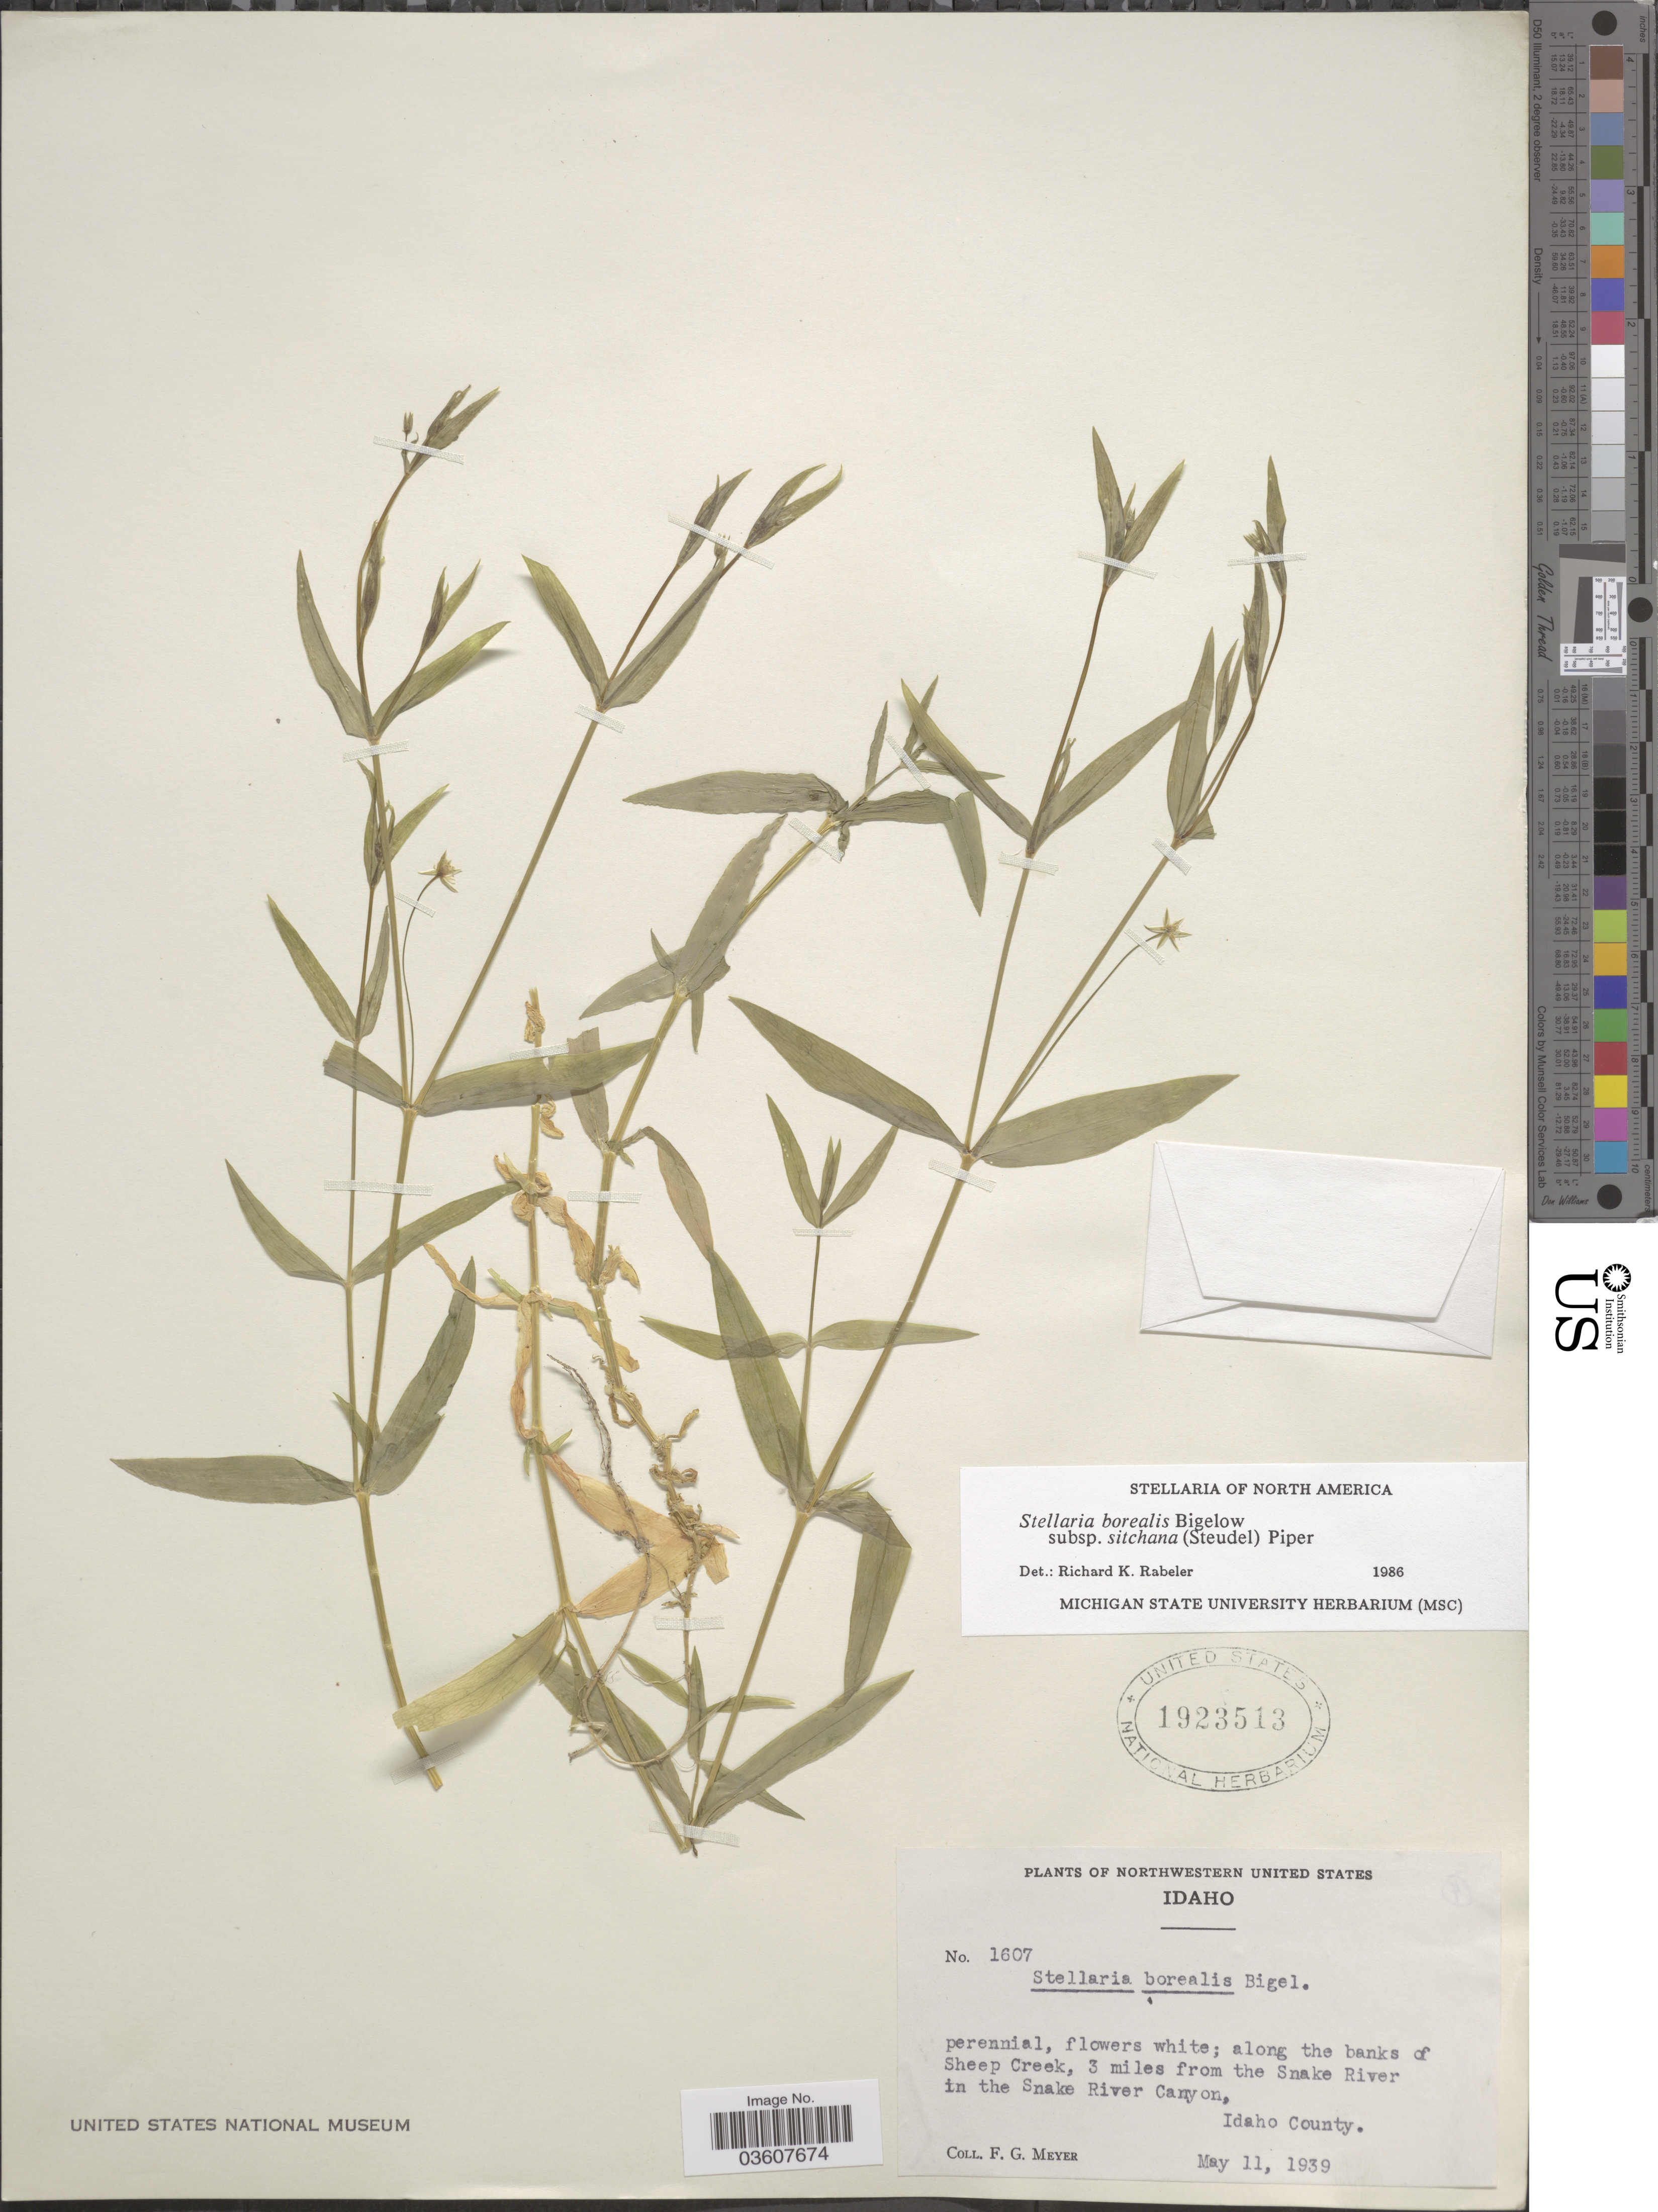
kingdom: Plantae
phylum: Tracheophyta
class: Magnoliopsida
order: Caryophyllales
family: Caryophyllaceae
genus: Stellaria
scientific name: Stellaria borealis subsp. sitchana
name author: (Steud.) Piper & Beattie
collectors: F. G. Meyer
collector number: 1607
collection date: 1939-05-11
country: United States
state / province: Idaho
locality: Northwestern United States. Along the banks of Sheep Creek, 3 miles from the Snake River in the Snake River Canyon, Idaho County.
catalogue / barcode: US 1923513